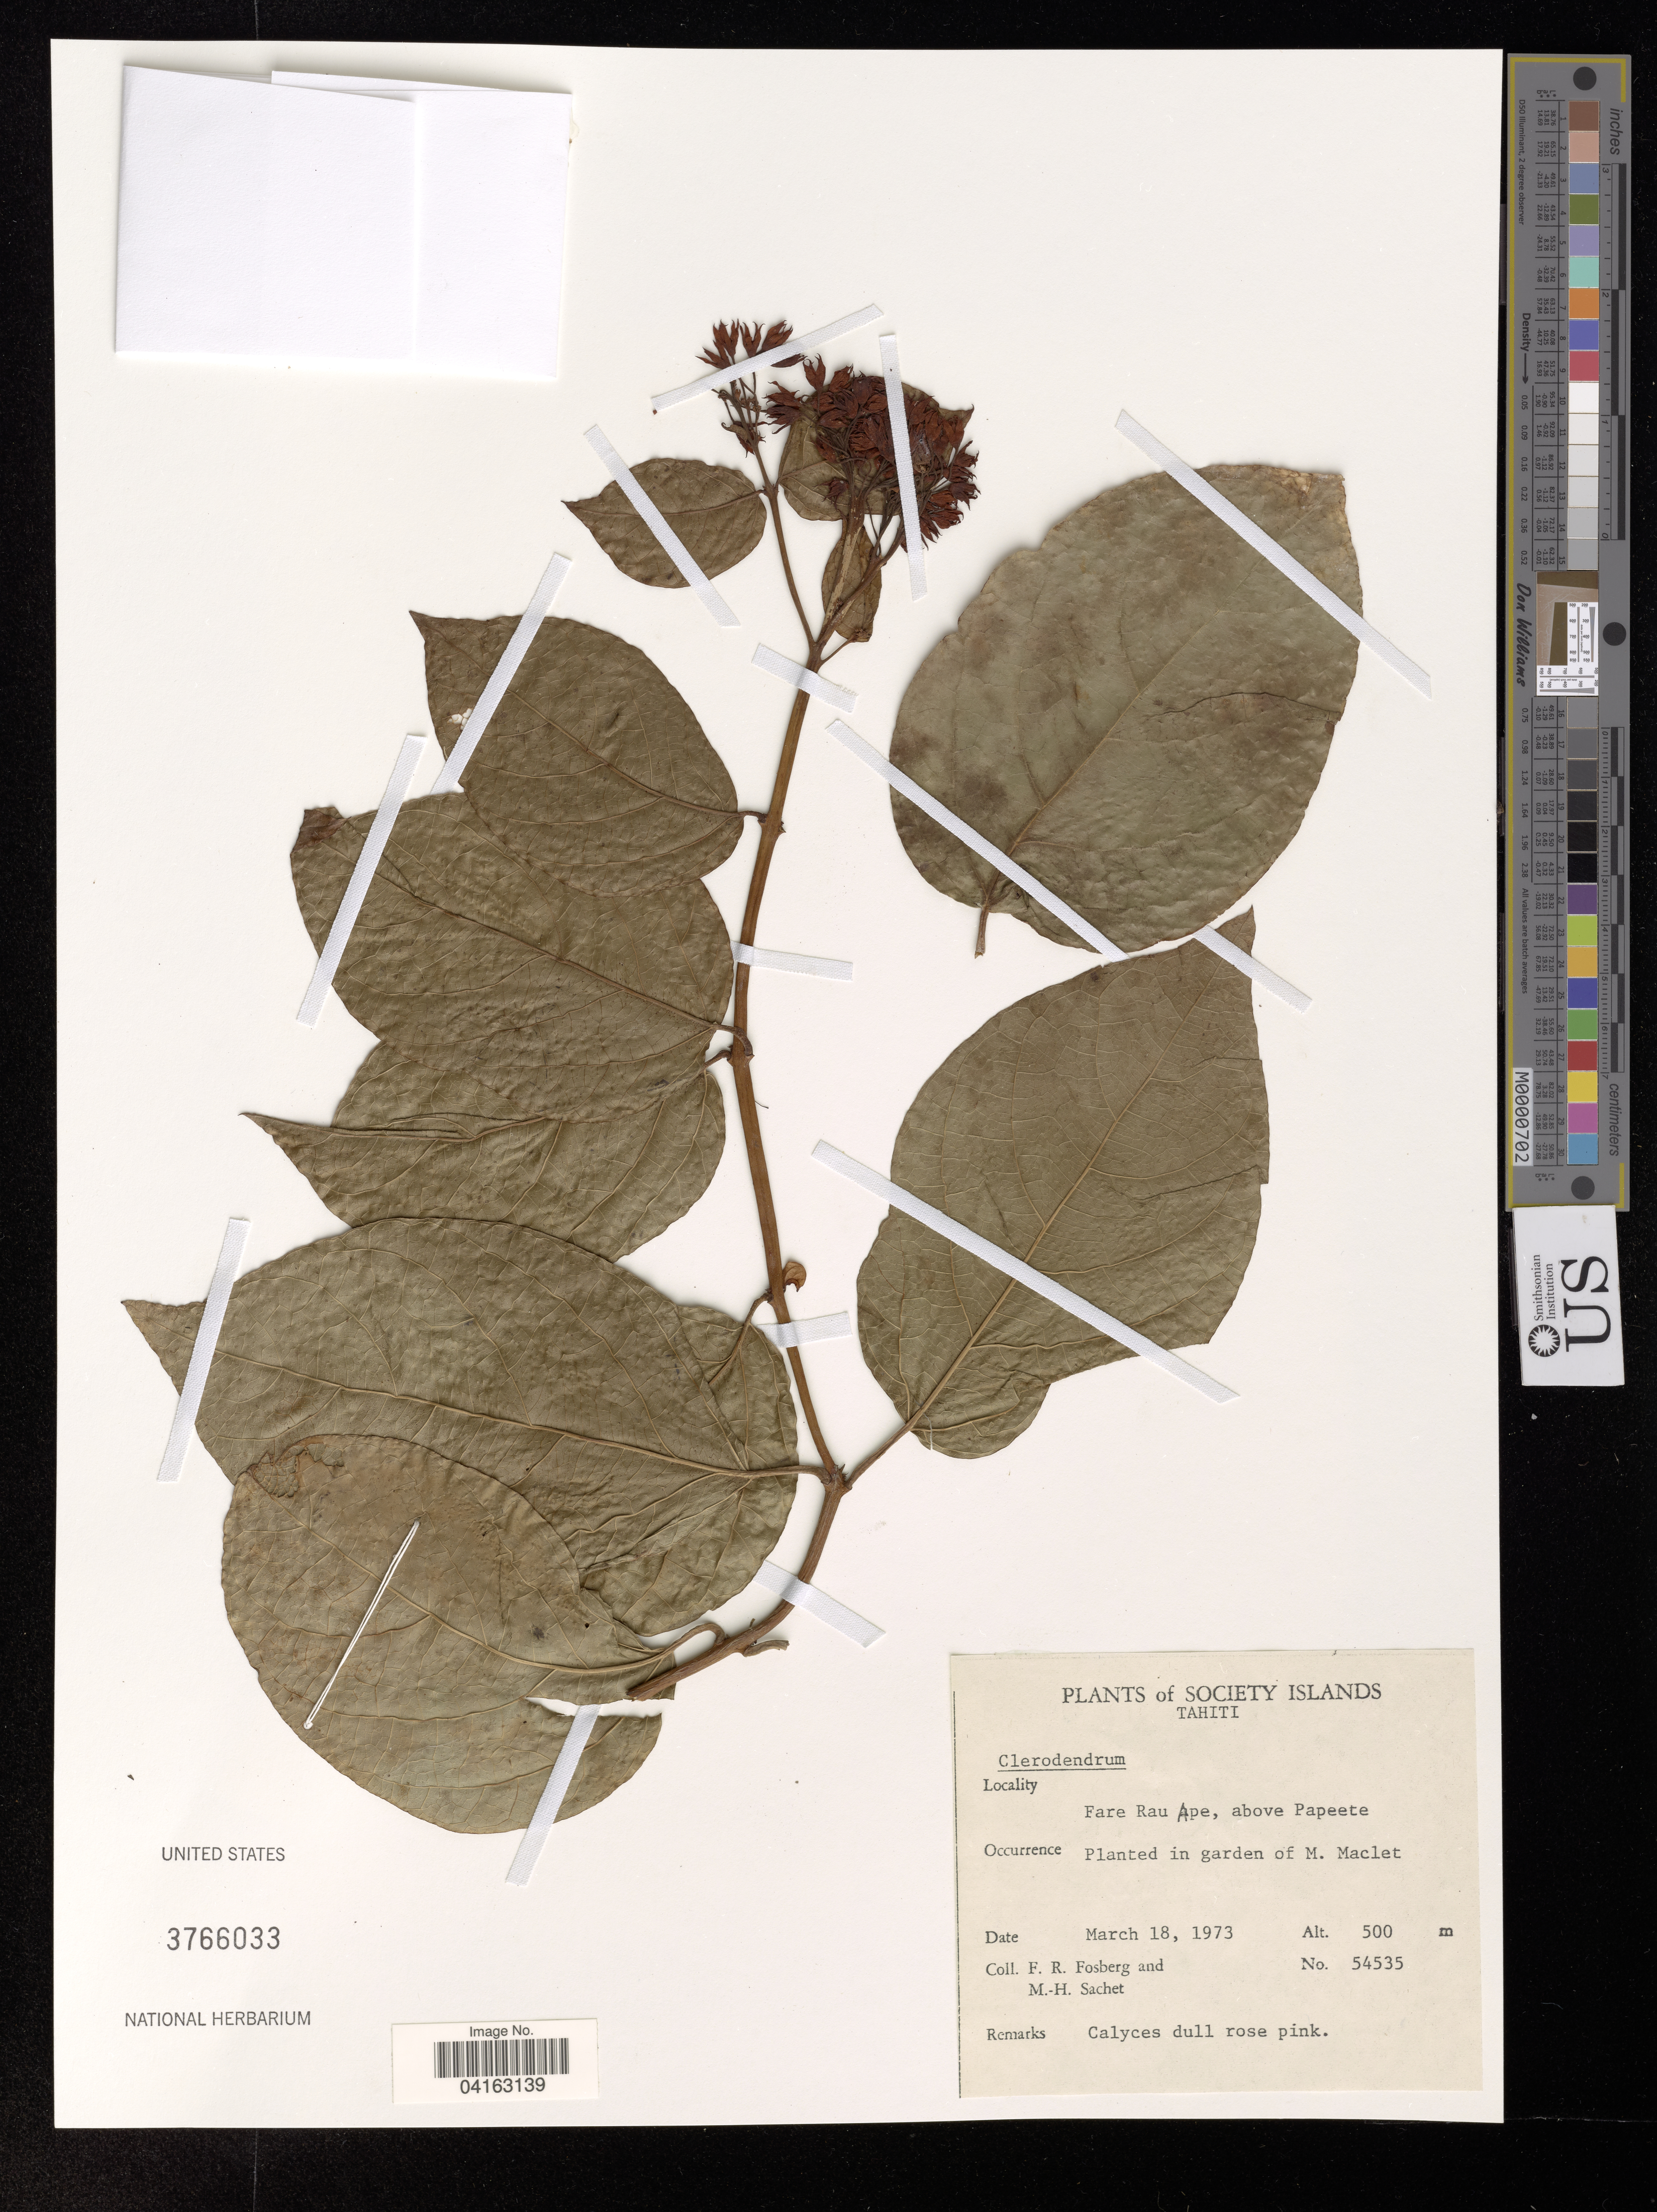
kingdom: Plantae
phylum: Tracheophyta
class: Magnoliopsida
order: Lamiales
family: Lamiaceae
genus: Clerodendrum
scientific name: Clerodendrum sp.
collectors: F. R. Fosberg & M.-H. Sachet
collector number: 54535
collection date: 1973-03-18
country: French Polynesia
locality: Society Islands. Tahiti. Fare Rau Ape, above Papeete.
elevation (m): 500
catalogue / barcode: US 3766033